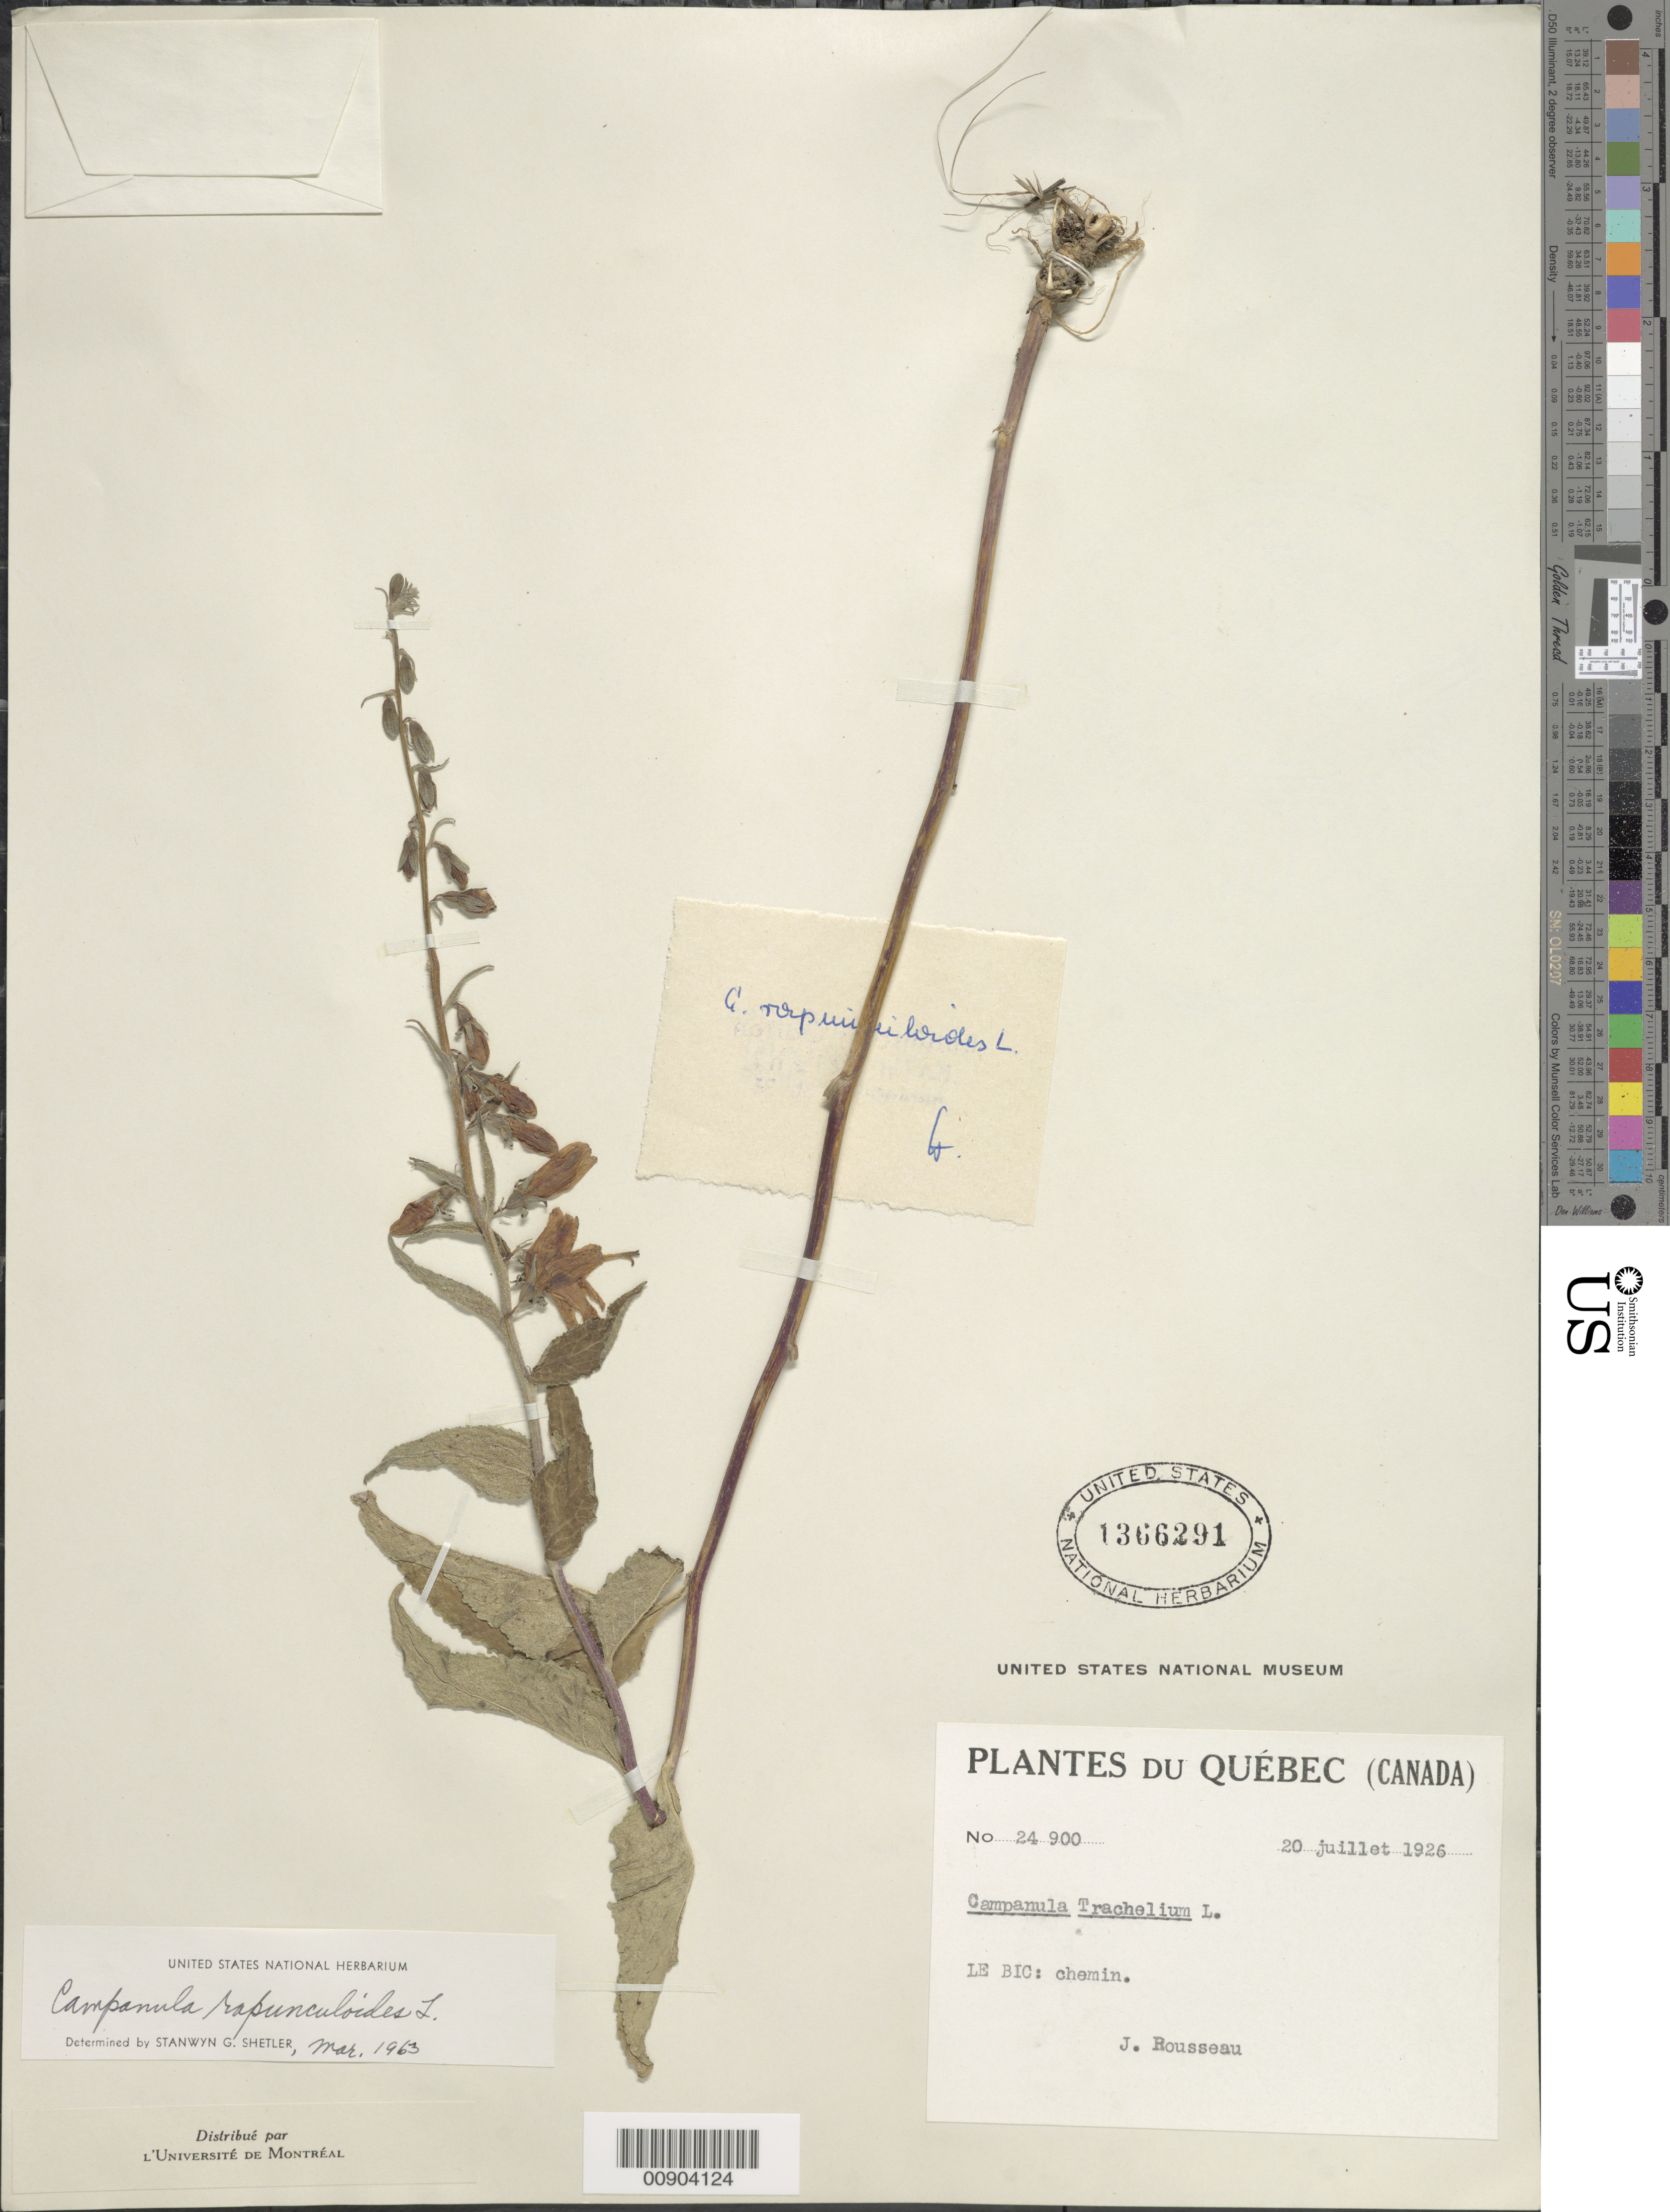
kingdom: Plantae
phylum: Tracheophyta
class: Magnoliopsida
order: Asterales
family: Campanulaceae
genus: Campanula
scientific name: Campanula rapunculoides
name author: L.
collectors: J. Rousseau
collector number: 24900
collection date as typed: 20 Juillet 1926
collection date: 1926-07-20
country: Canada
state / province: Quebec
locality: Le Bic: chemin.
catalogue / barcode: US 1366291